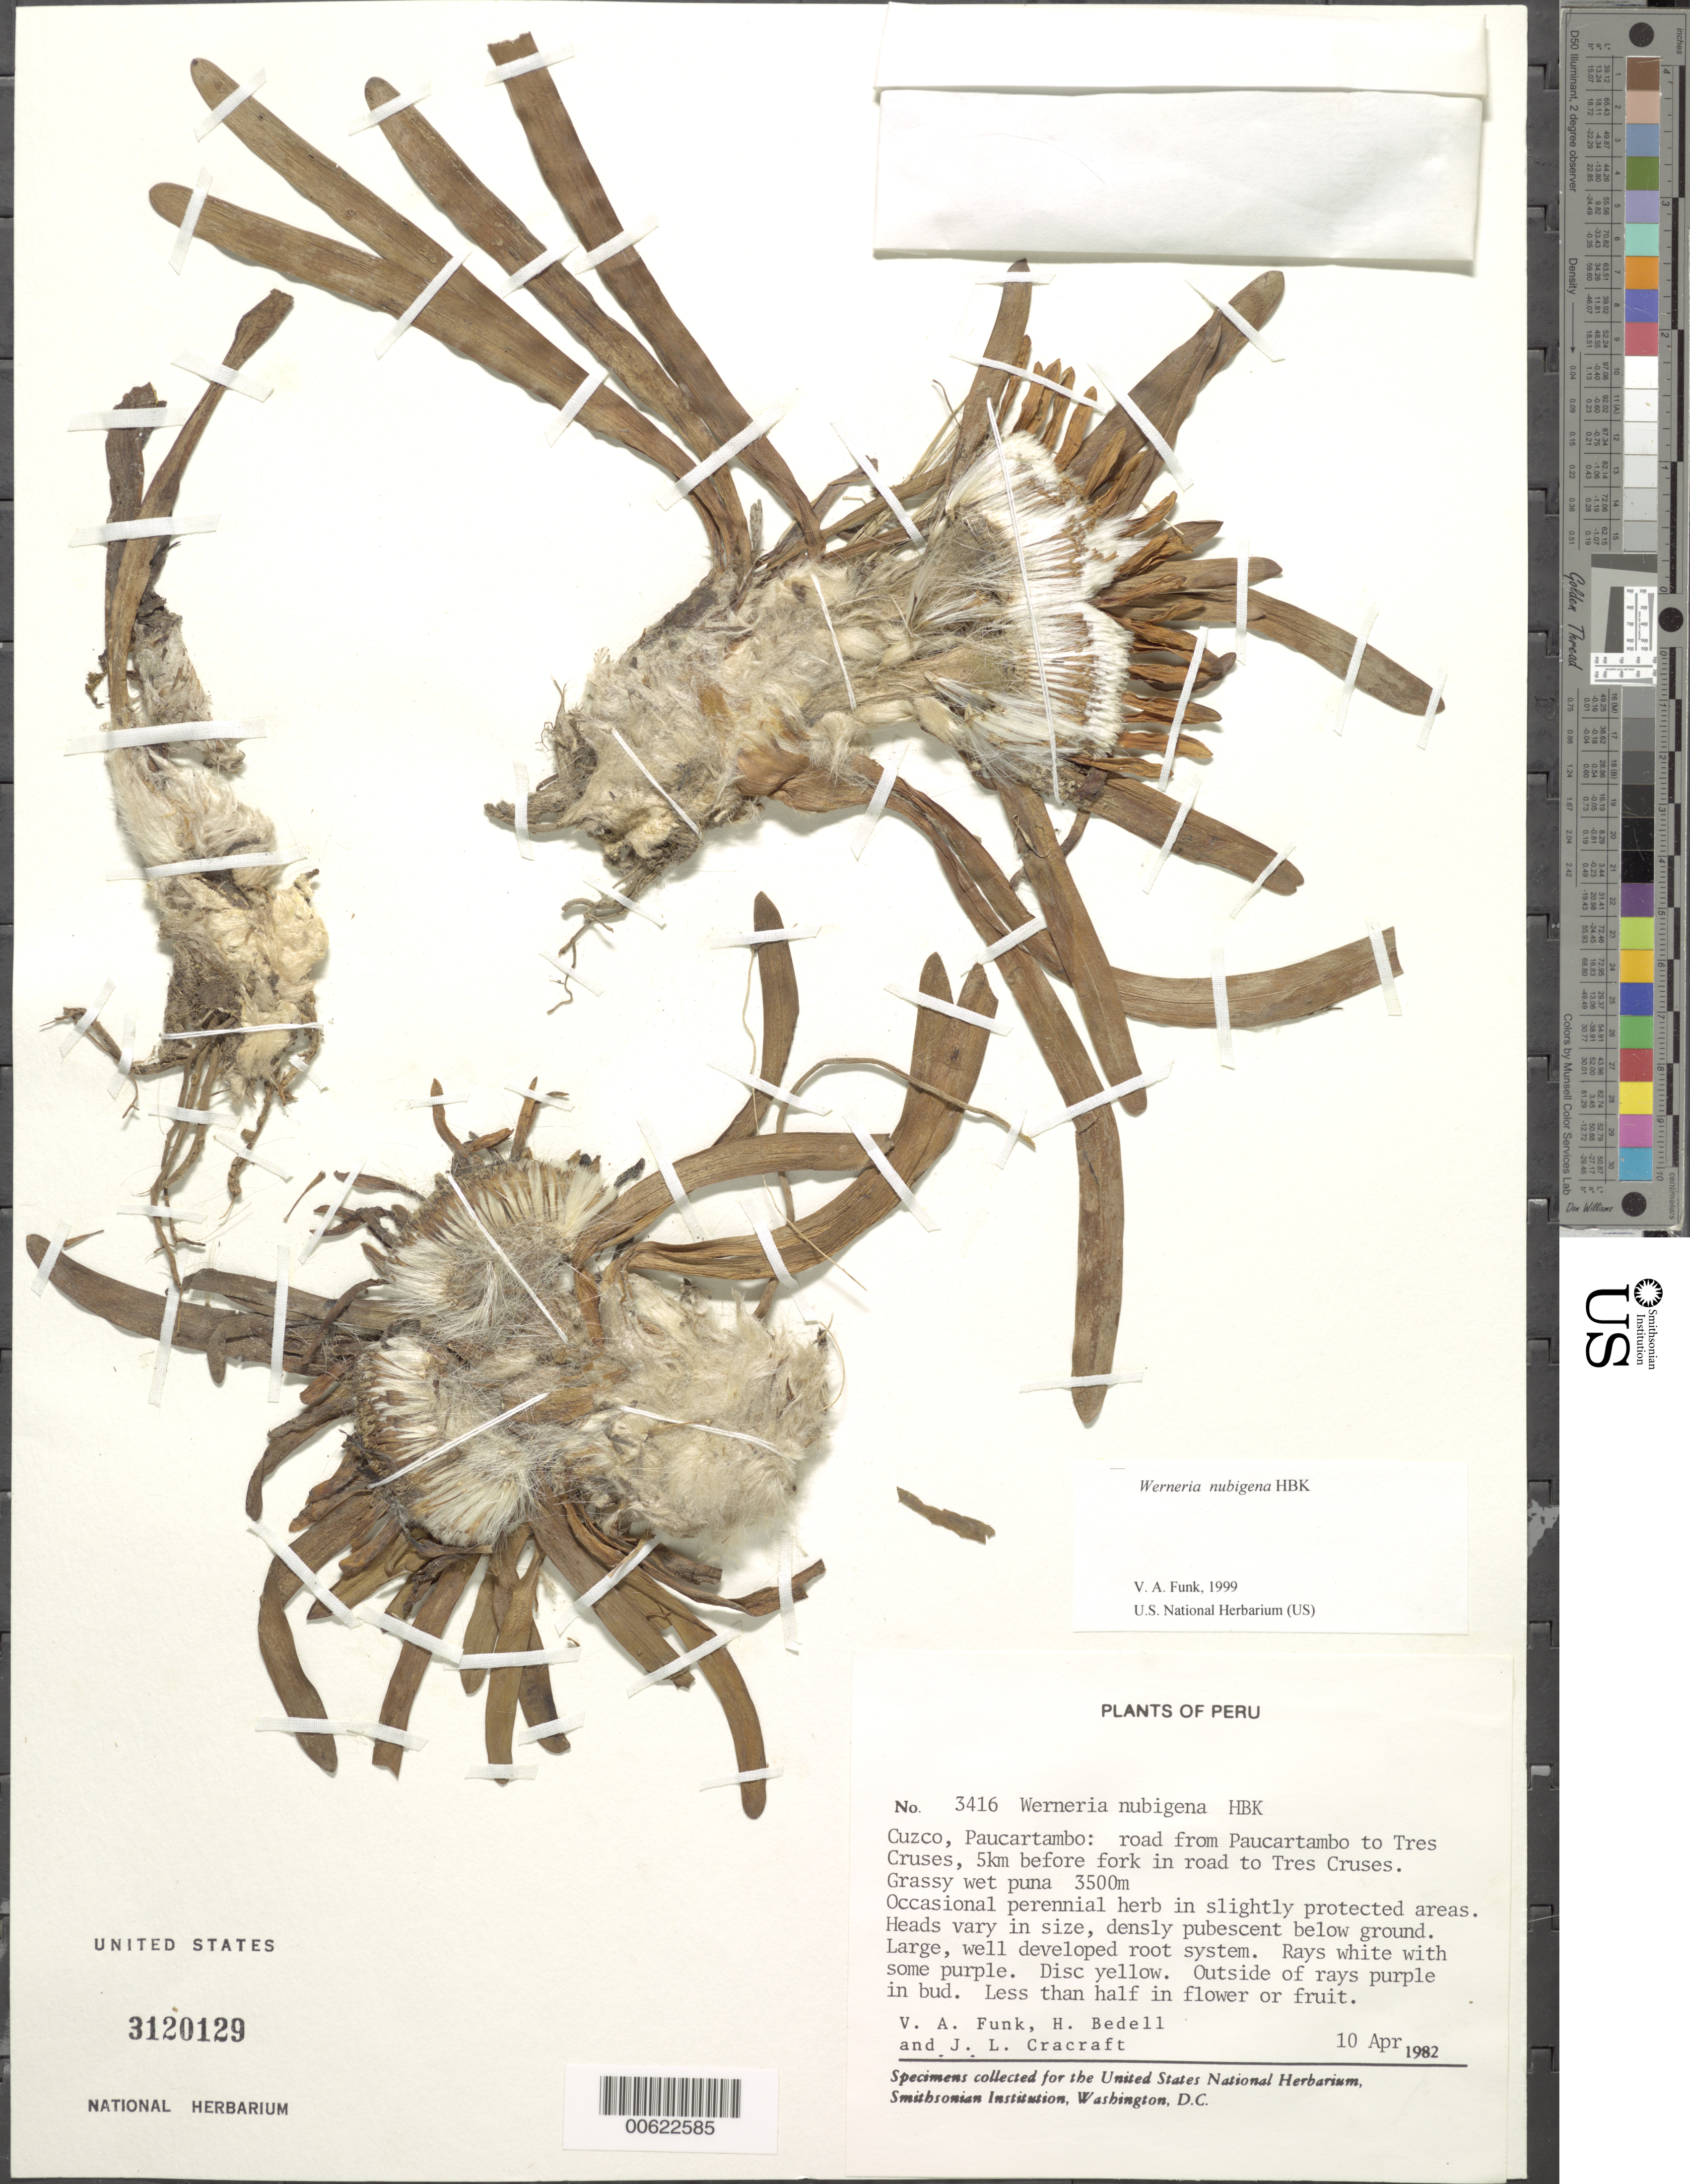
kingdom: Plantae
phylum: Tracheophyta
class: Magnoliopsida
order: Asterales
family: Asteraceae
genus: Werneria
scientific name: Werneria nubigena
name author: Kunth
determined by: Funk, Vicki A., (BOT), Smithsonian Institution - National Museum of Natural History (UNITED STATES)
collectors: V. Funk, H. G. Bedell & J. L. Cracraft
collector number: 3416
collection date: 1982-04-10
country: Peru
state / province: Cusco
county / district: Paucartambo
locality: Paucartambo, Road from Paucartambo to Tres Cruses, 5 km before fork in road to Tres Cruses.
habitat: Grassy wet puno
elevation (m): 3500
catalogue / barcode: US 3120129